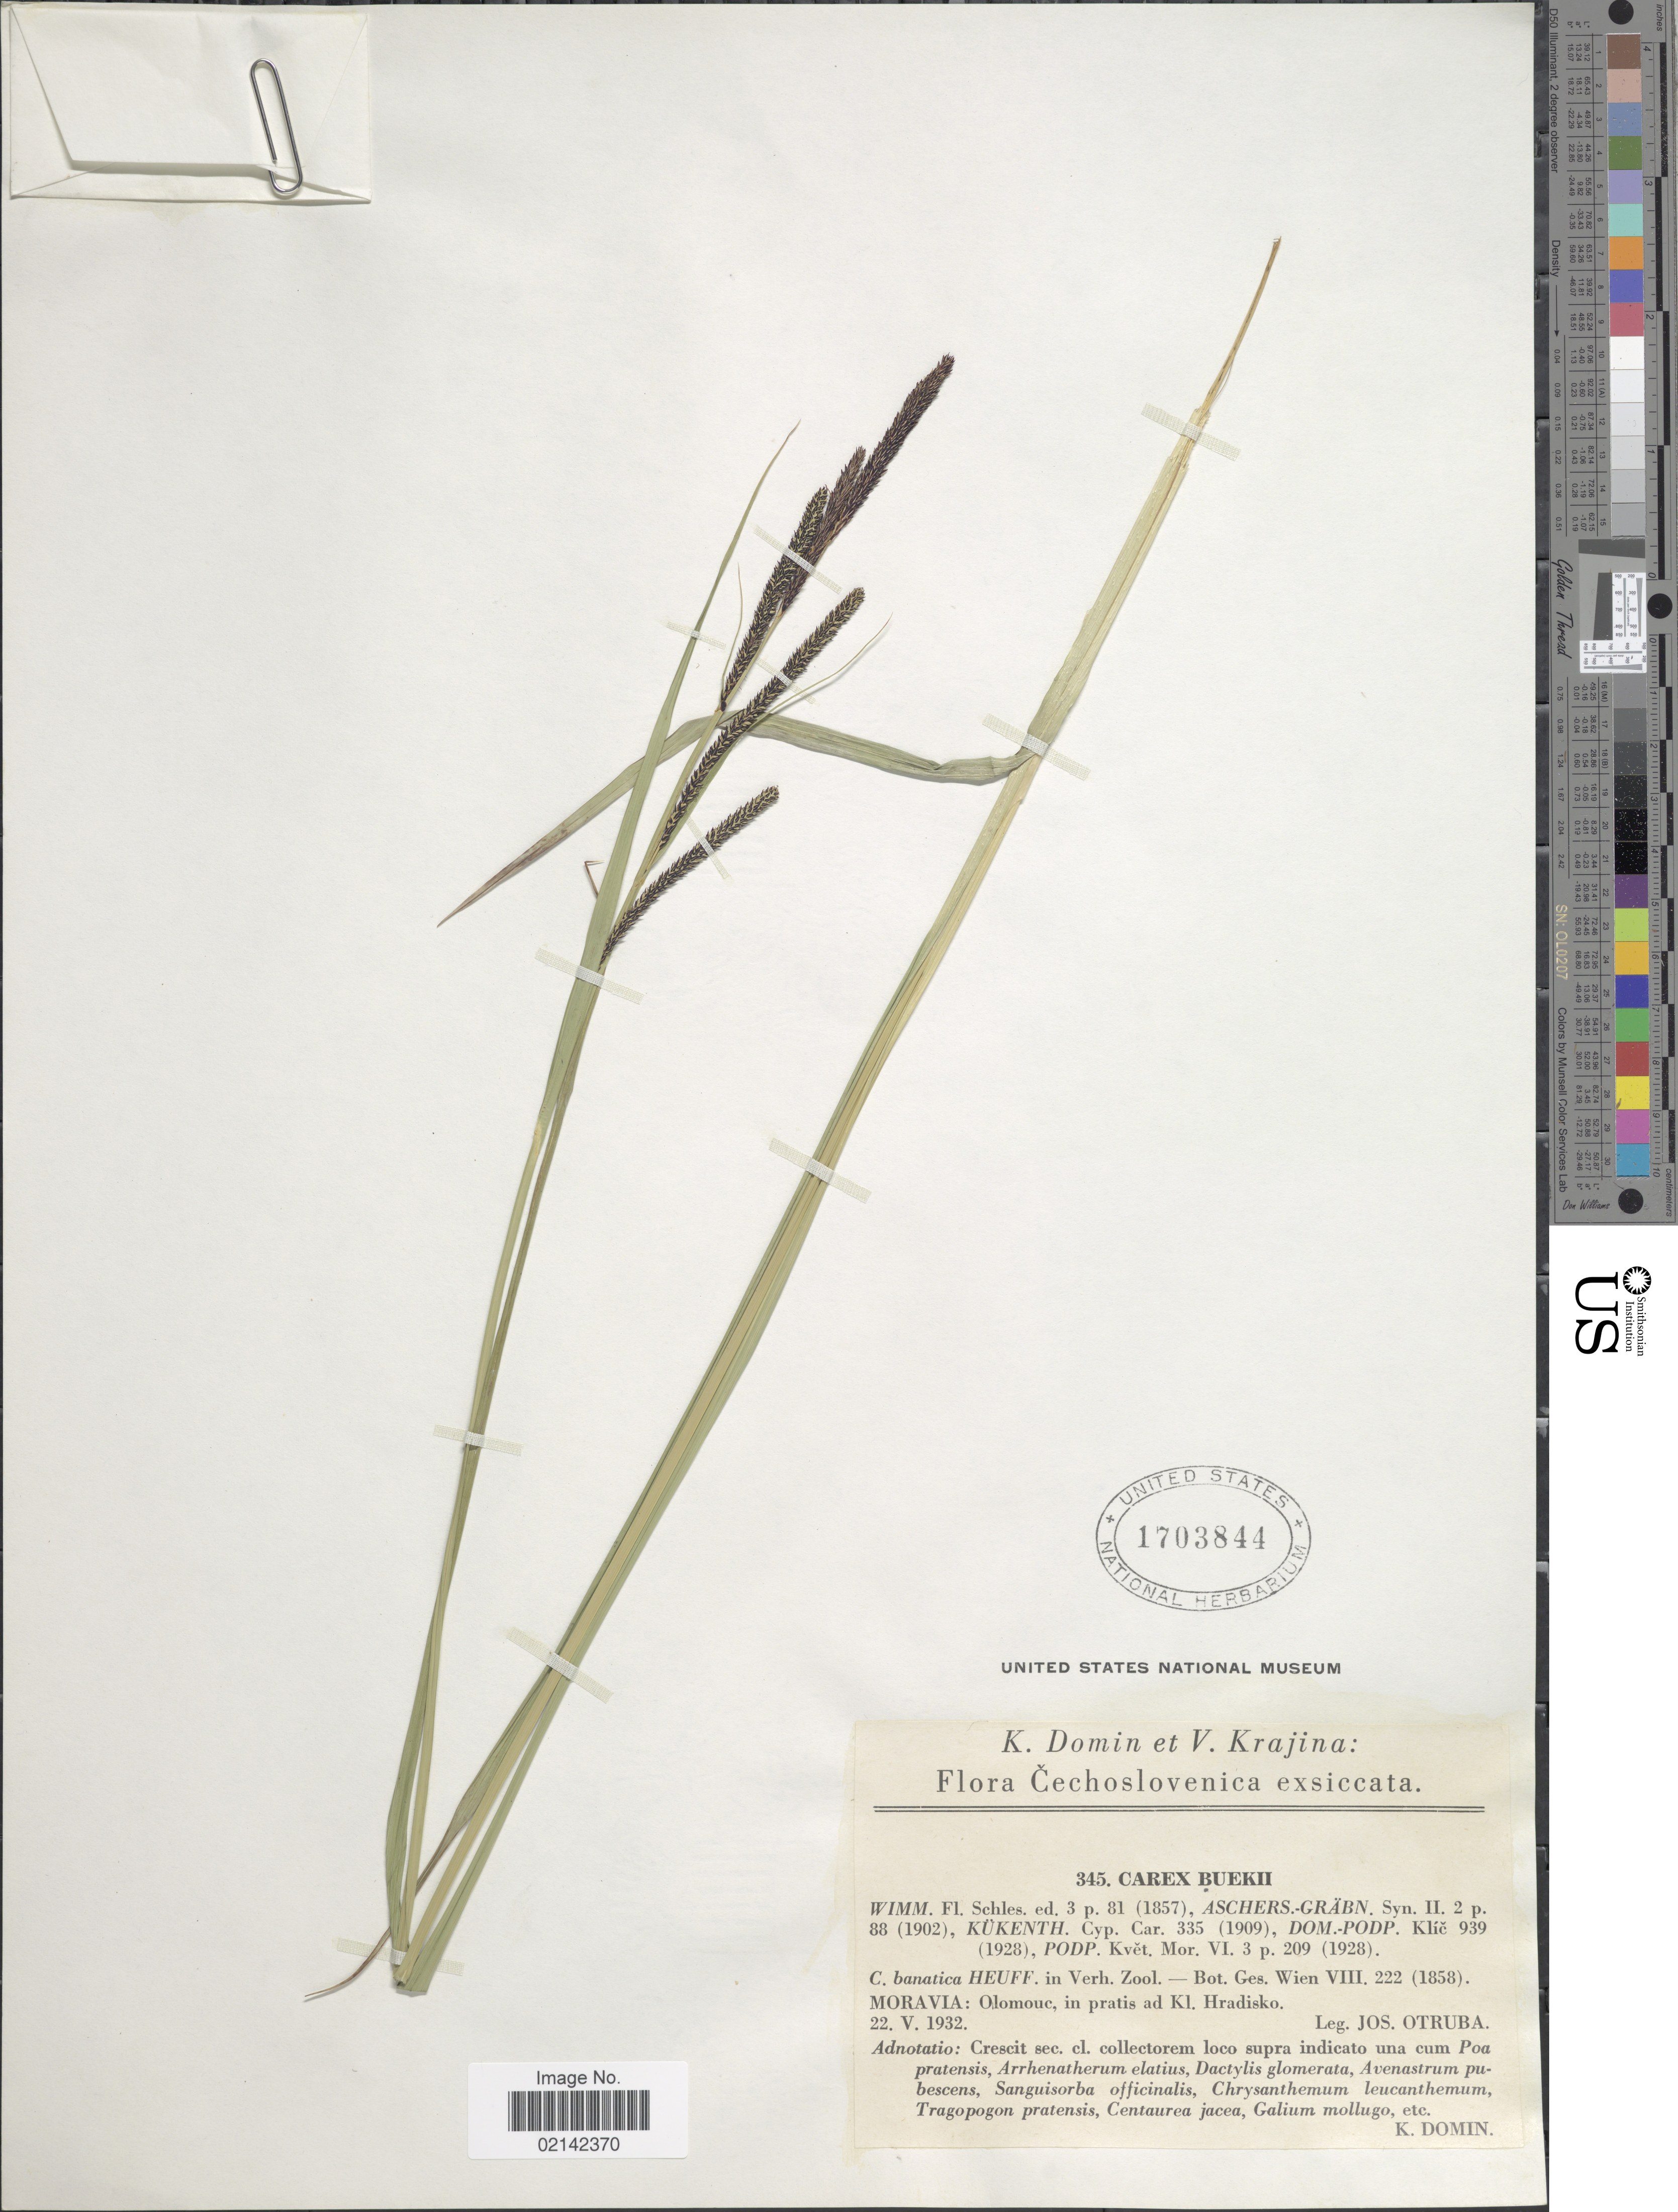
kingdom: Plantae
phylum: Tracheophyta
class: Liliopsida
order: Poales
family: Cyperaceae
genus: Carex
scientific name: Carex buekii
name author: Wimm.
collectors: J. Otruba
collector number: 345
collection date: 1932-05-22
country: Czechia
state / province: Olomouc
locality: Cechoslovenica. Moravia: Olomouc, ad Kl. Hradisko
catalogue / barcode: US 1703844